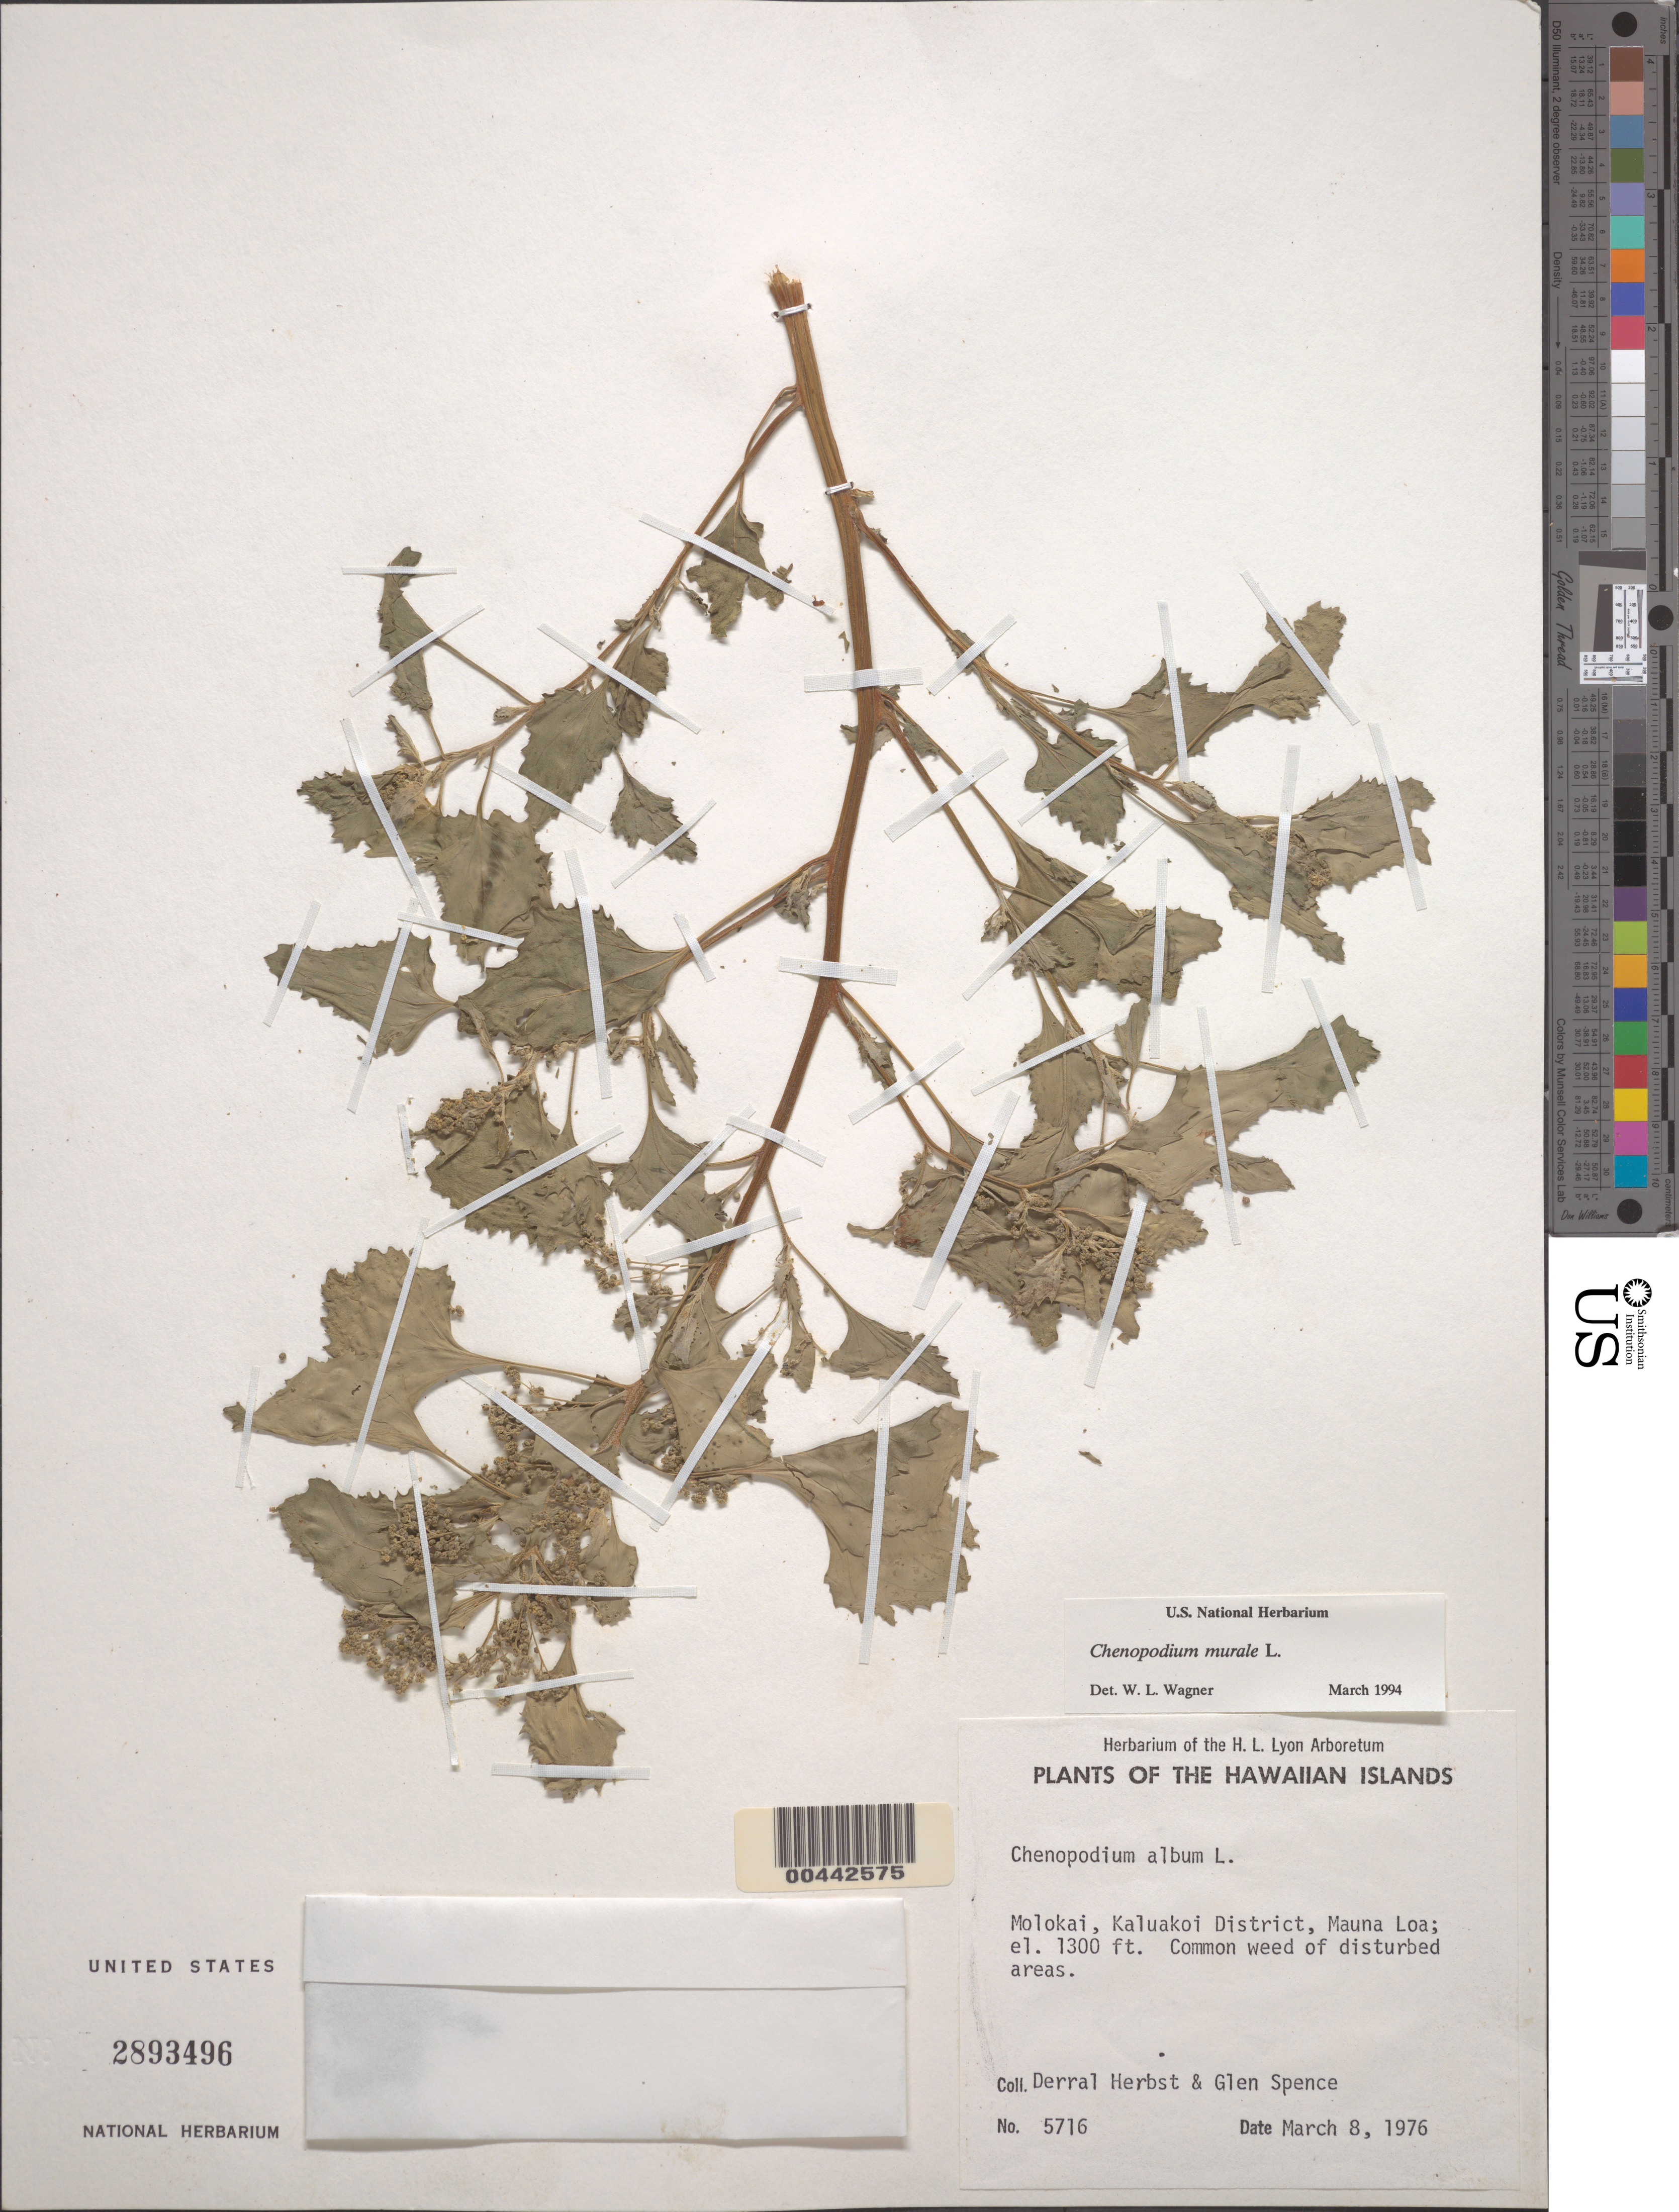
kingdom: Plantae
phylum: Tracheophyta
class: Magnoliopsida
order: Caryophyllales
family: Amaranthaceae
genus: Chenopodiastrum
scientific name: Chenopodiastrum murale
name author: (L.) S. Fuentes et al.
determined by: Wagner, W. L., (BOT), Smithsonian Institution - National Museum of Natural History (UNITED STATES)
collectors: D. R. Herbst & G. Spence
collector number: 5716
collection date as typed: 8 Mar 1976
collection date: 1976-03-08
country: United States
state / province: Hawaii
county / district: Maui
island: Moloka'i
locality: Kaluakoi District, Mauna Loa.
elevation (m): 396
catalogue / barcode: US 2893496